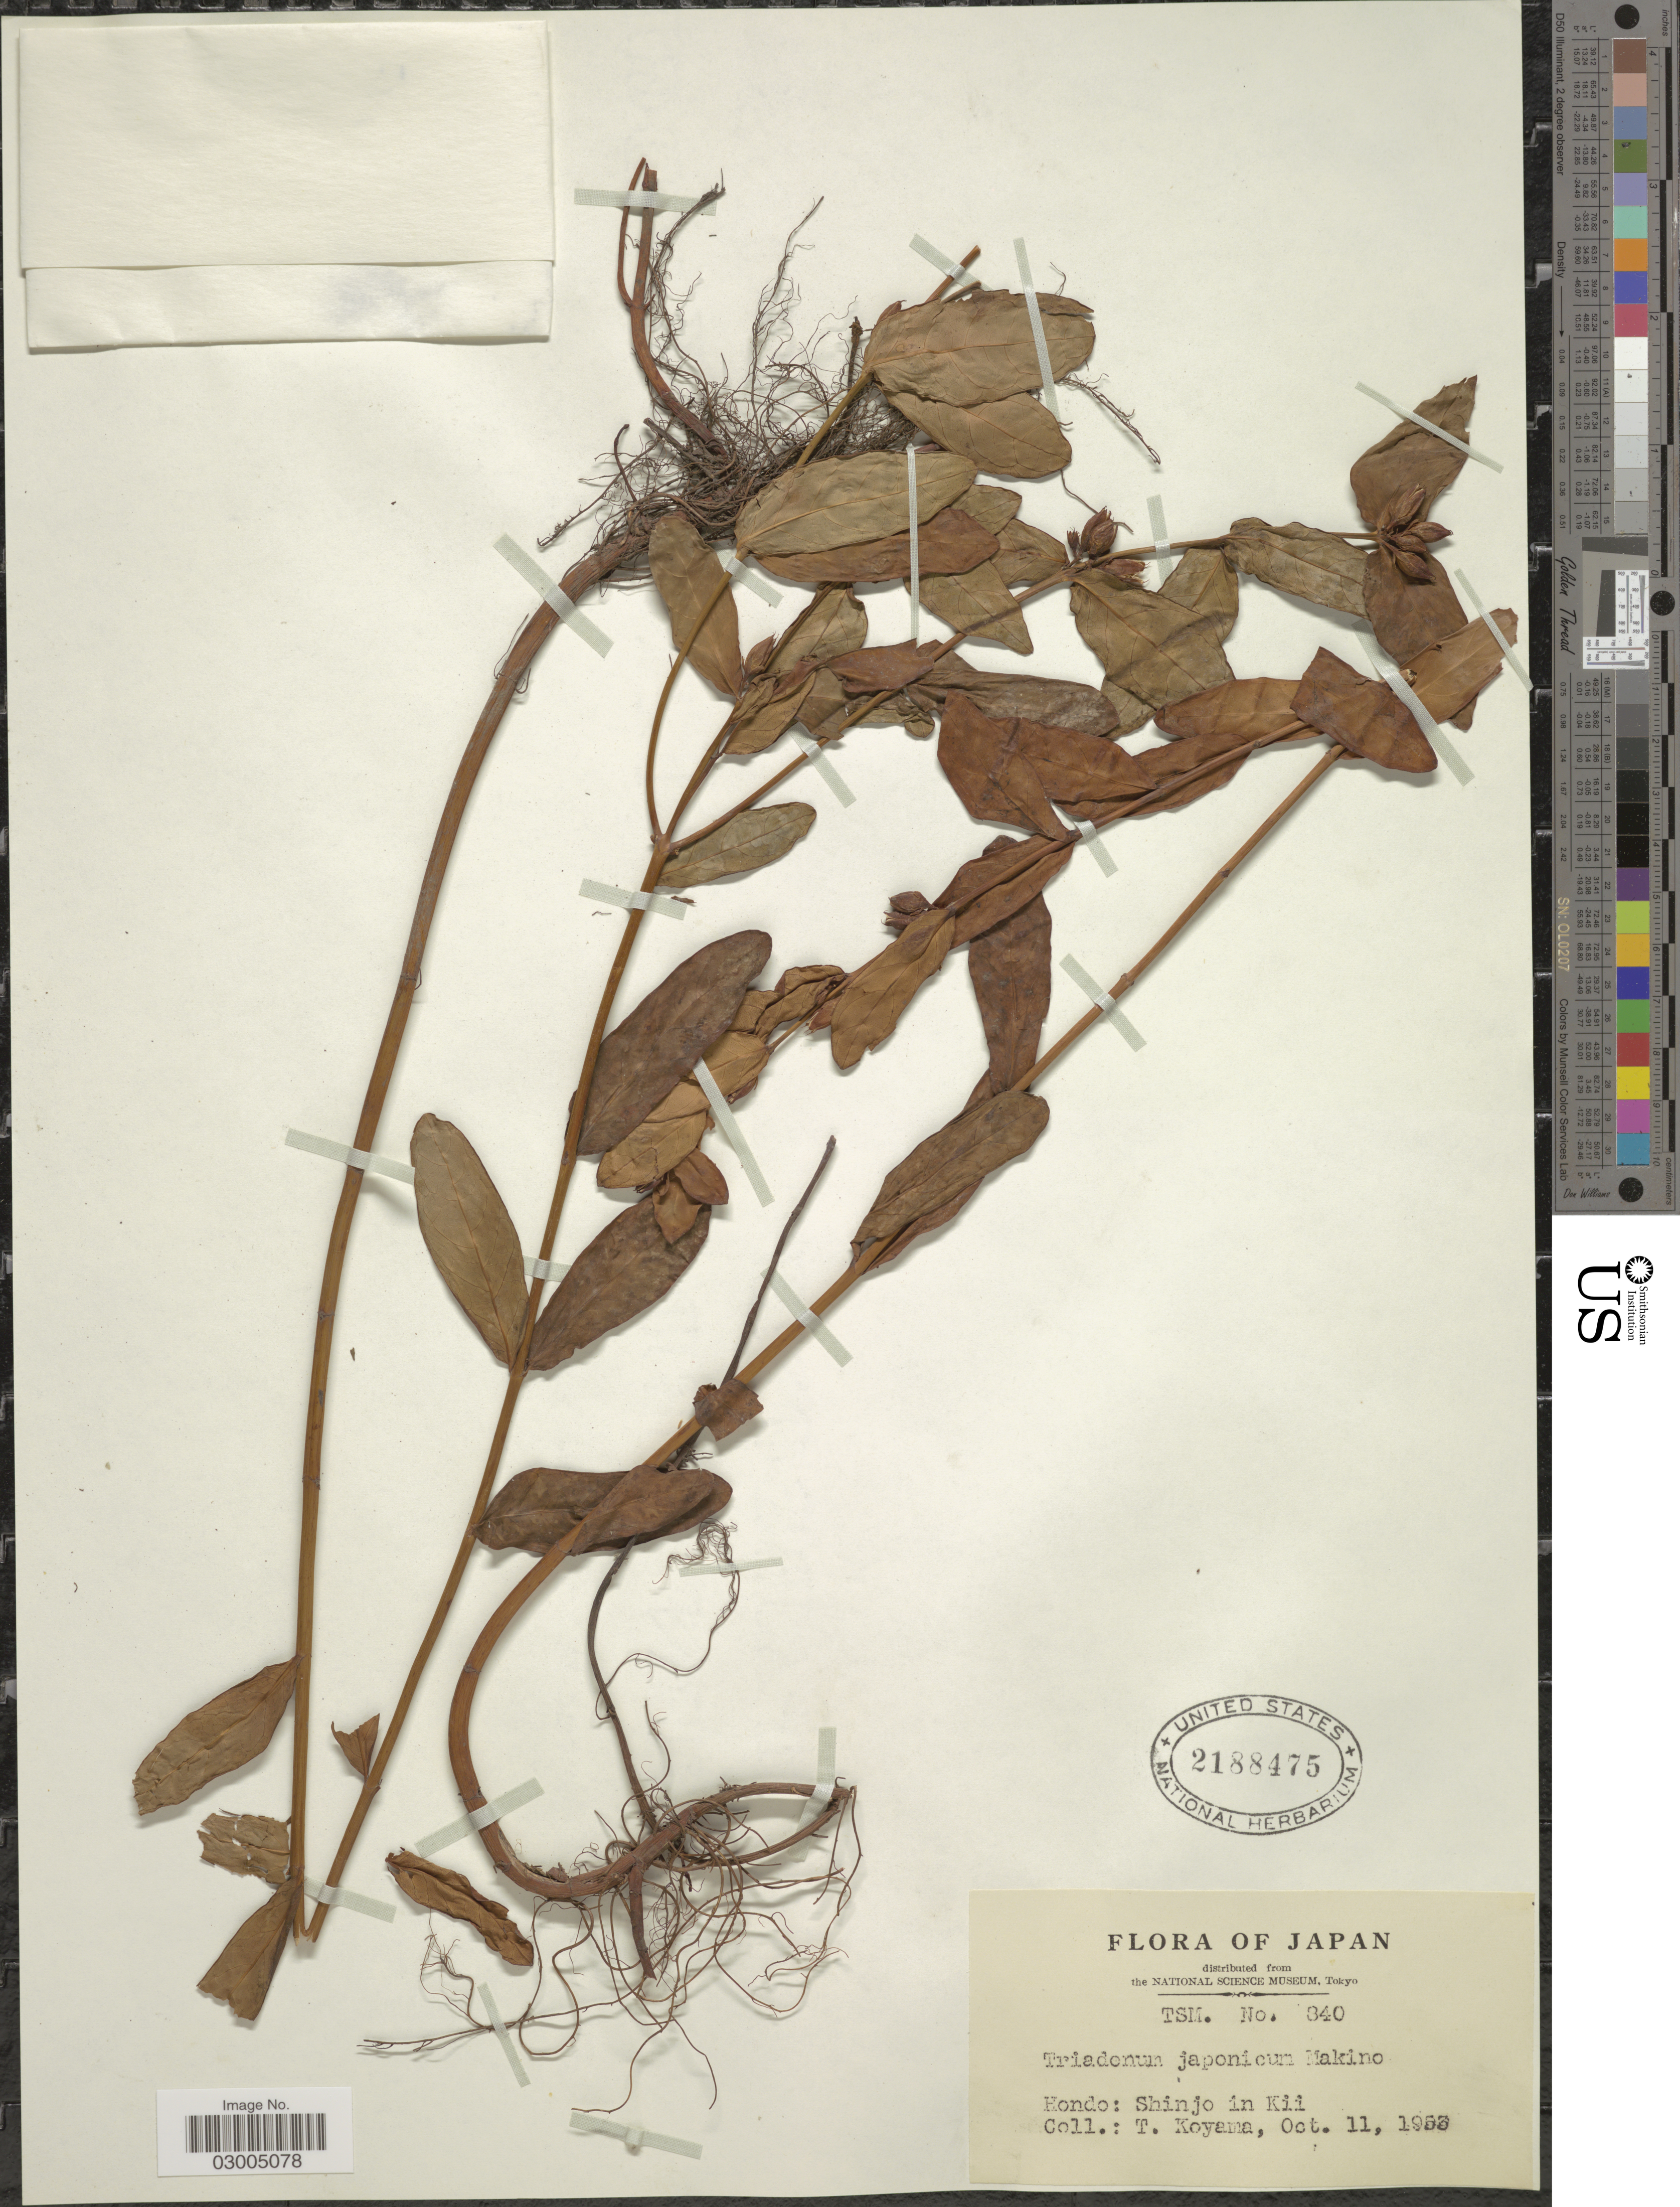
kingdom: Plantae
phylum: Tracheophyta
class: Magnoliopsida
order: Malpighiales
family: Hypericaceae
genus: Hypericum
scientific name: Hypericum fauriei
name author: R. Keller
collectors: T. Koyama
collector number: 840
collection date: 1953-10-11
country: Japan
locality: Hondo: Shinjo in Kii.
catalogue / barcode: US 2188475